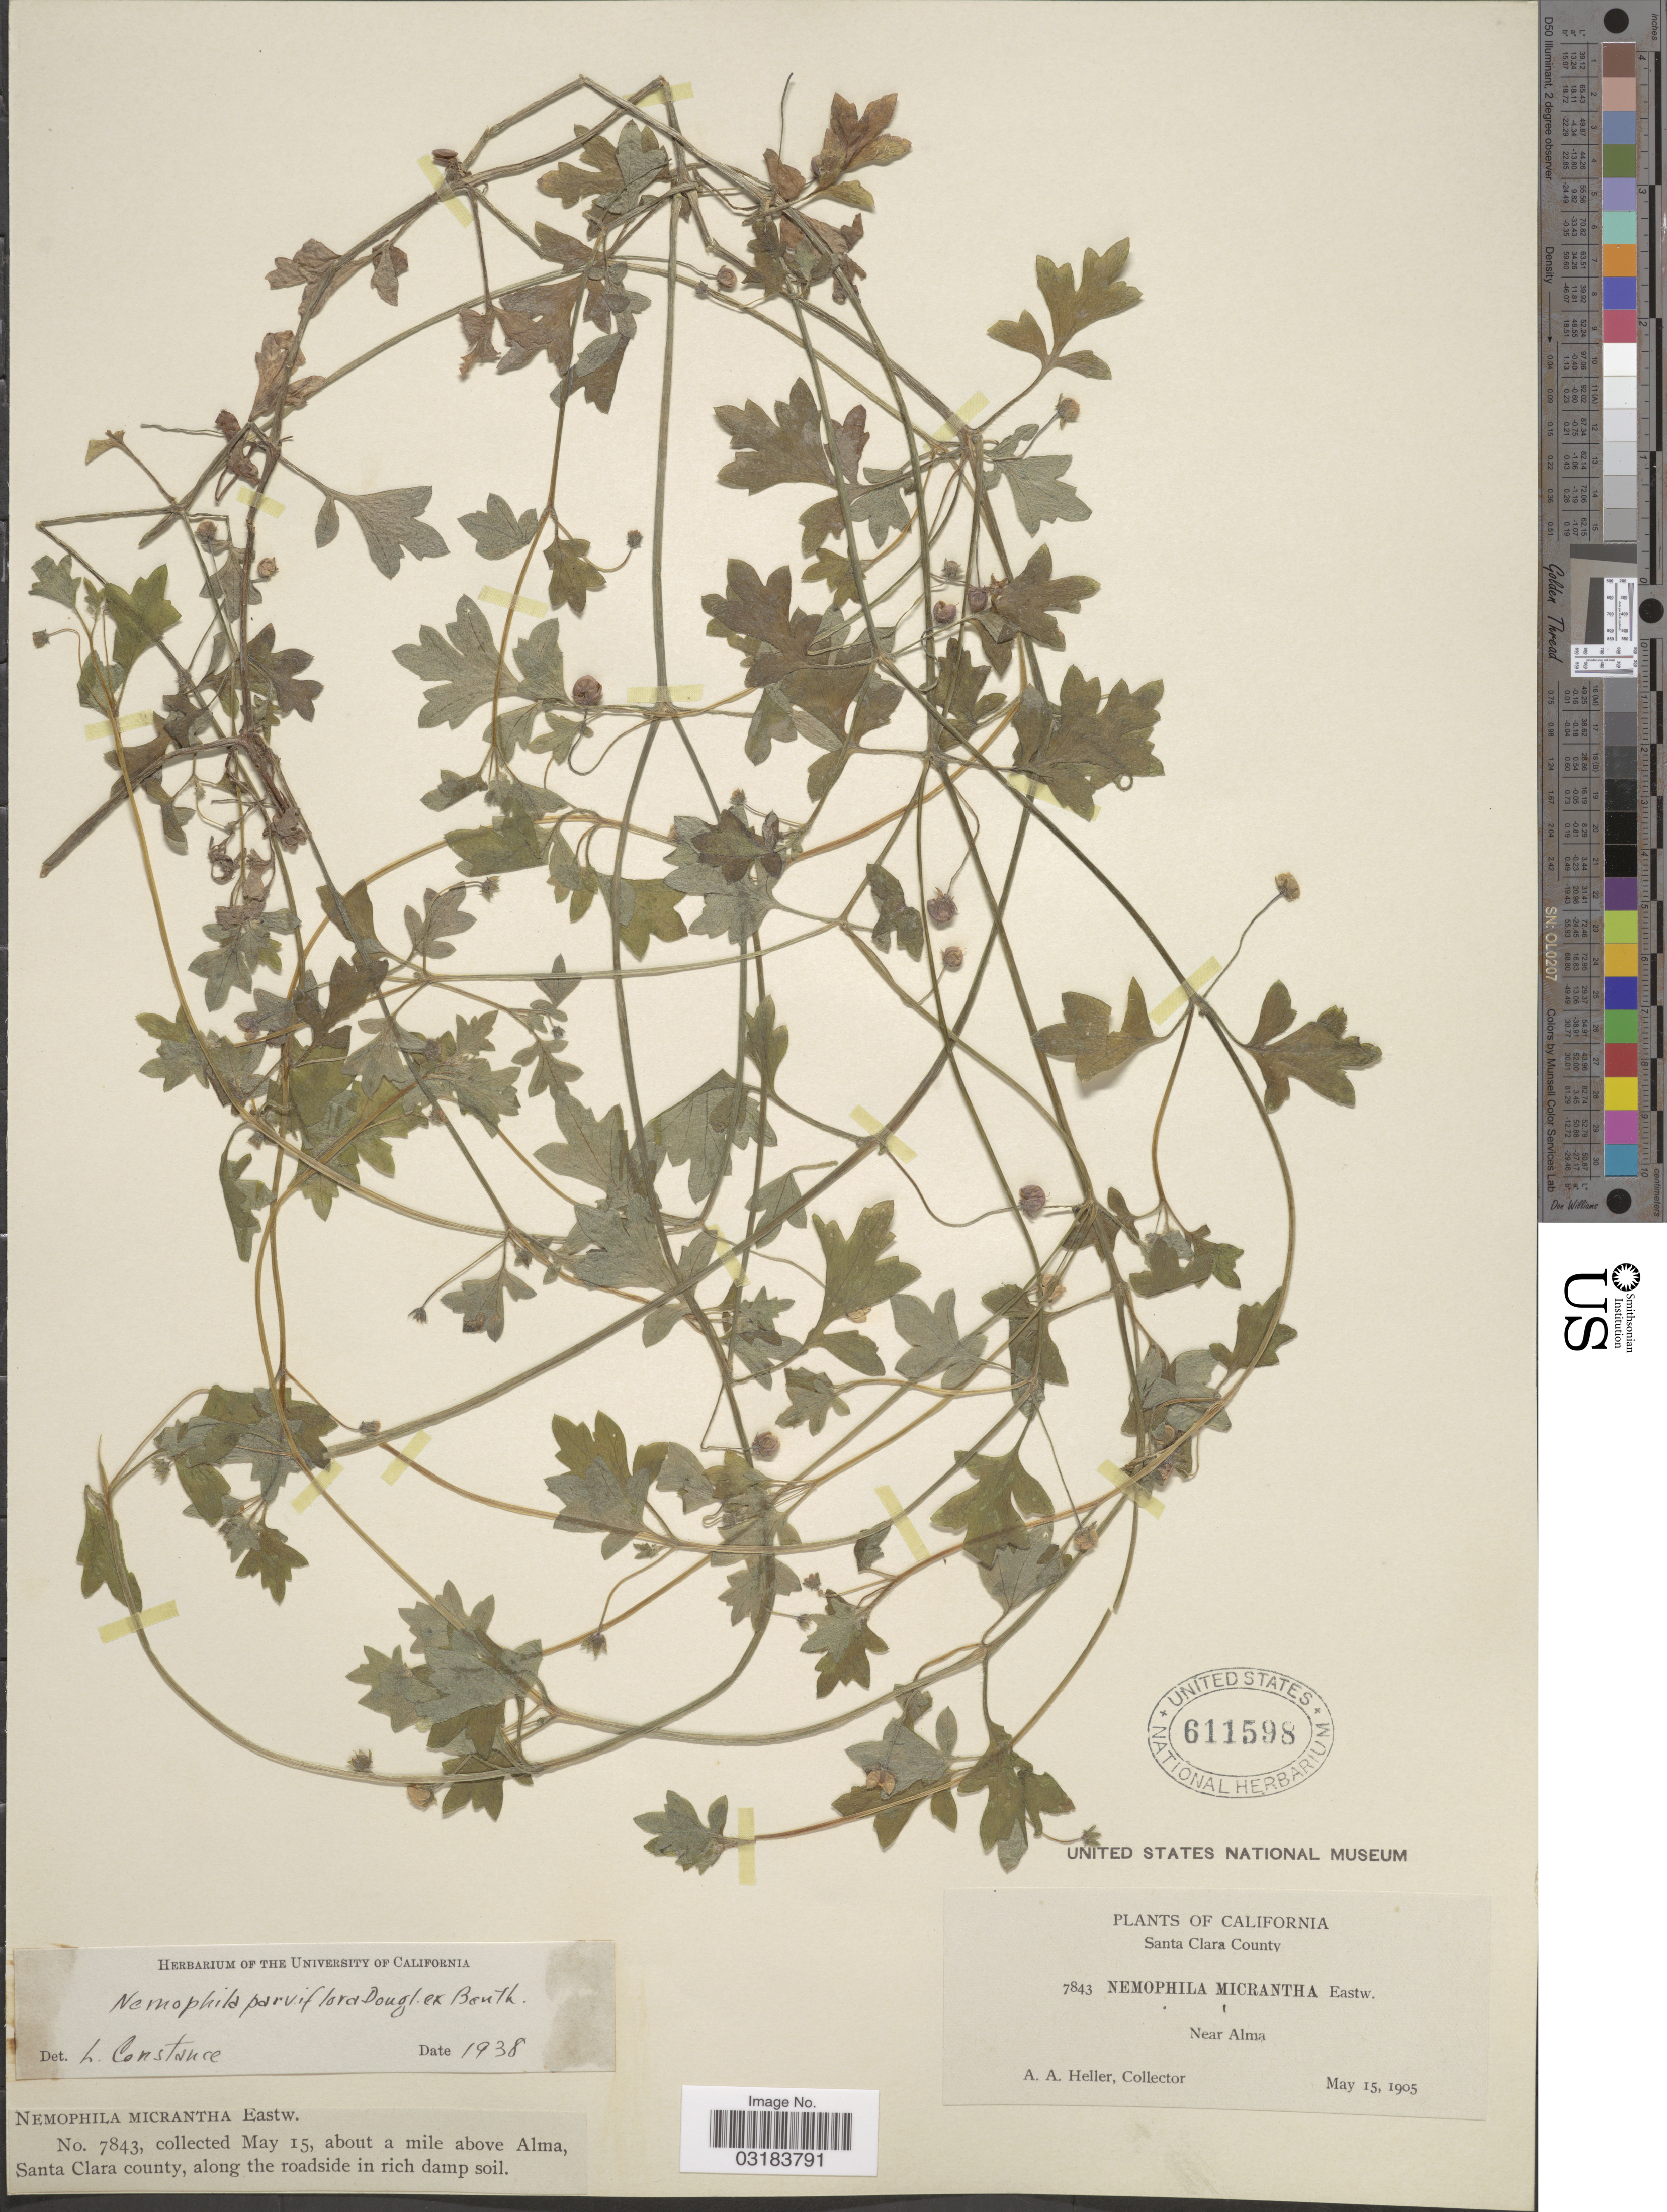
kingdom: Plantae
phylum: Tracheophyta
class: Magnoliopsida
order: Boraginales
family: Hydrophyllaceae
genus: Nemophila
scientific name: Nemophila parviflora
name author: Douglas ex Benth.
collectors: A. A. Heller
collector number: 7843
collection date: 1905-05-15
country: United States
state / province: California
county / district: Santa Clara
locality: Santa Clara County. Near Alma. About a mile above Alma.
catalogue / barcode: US 611598